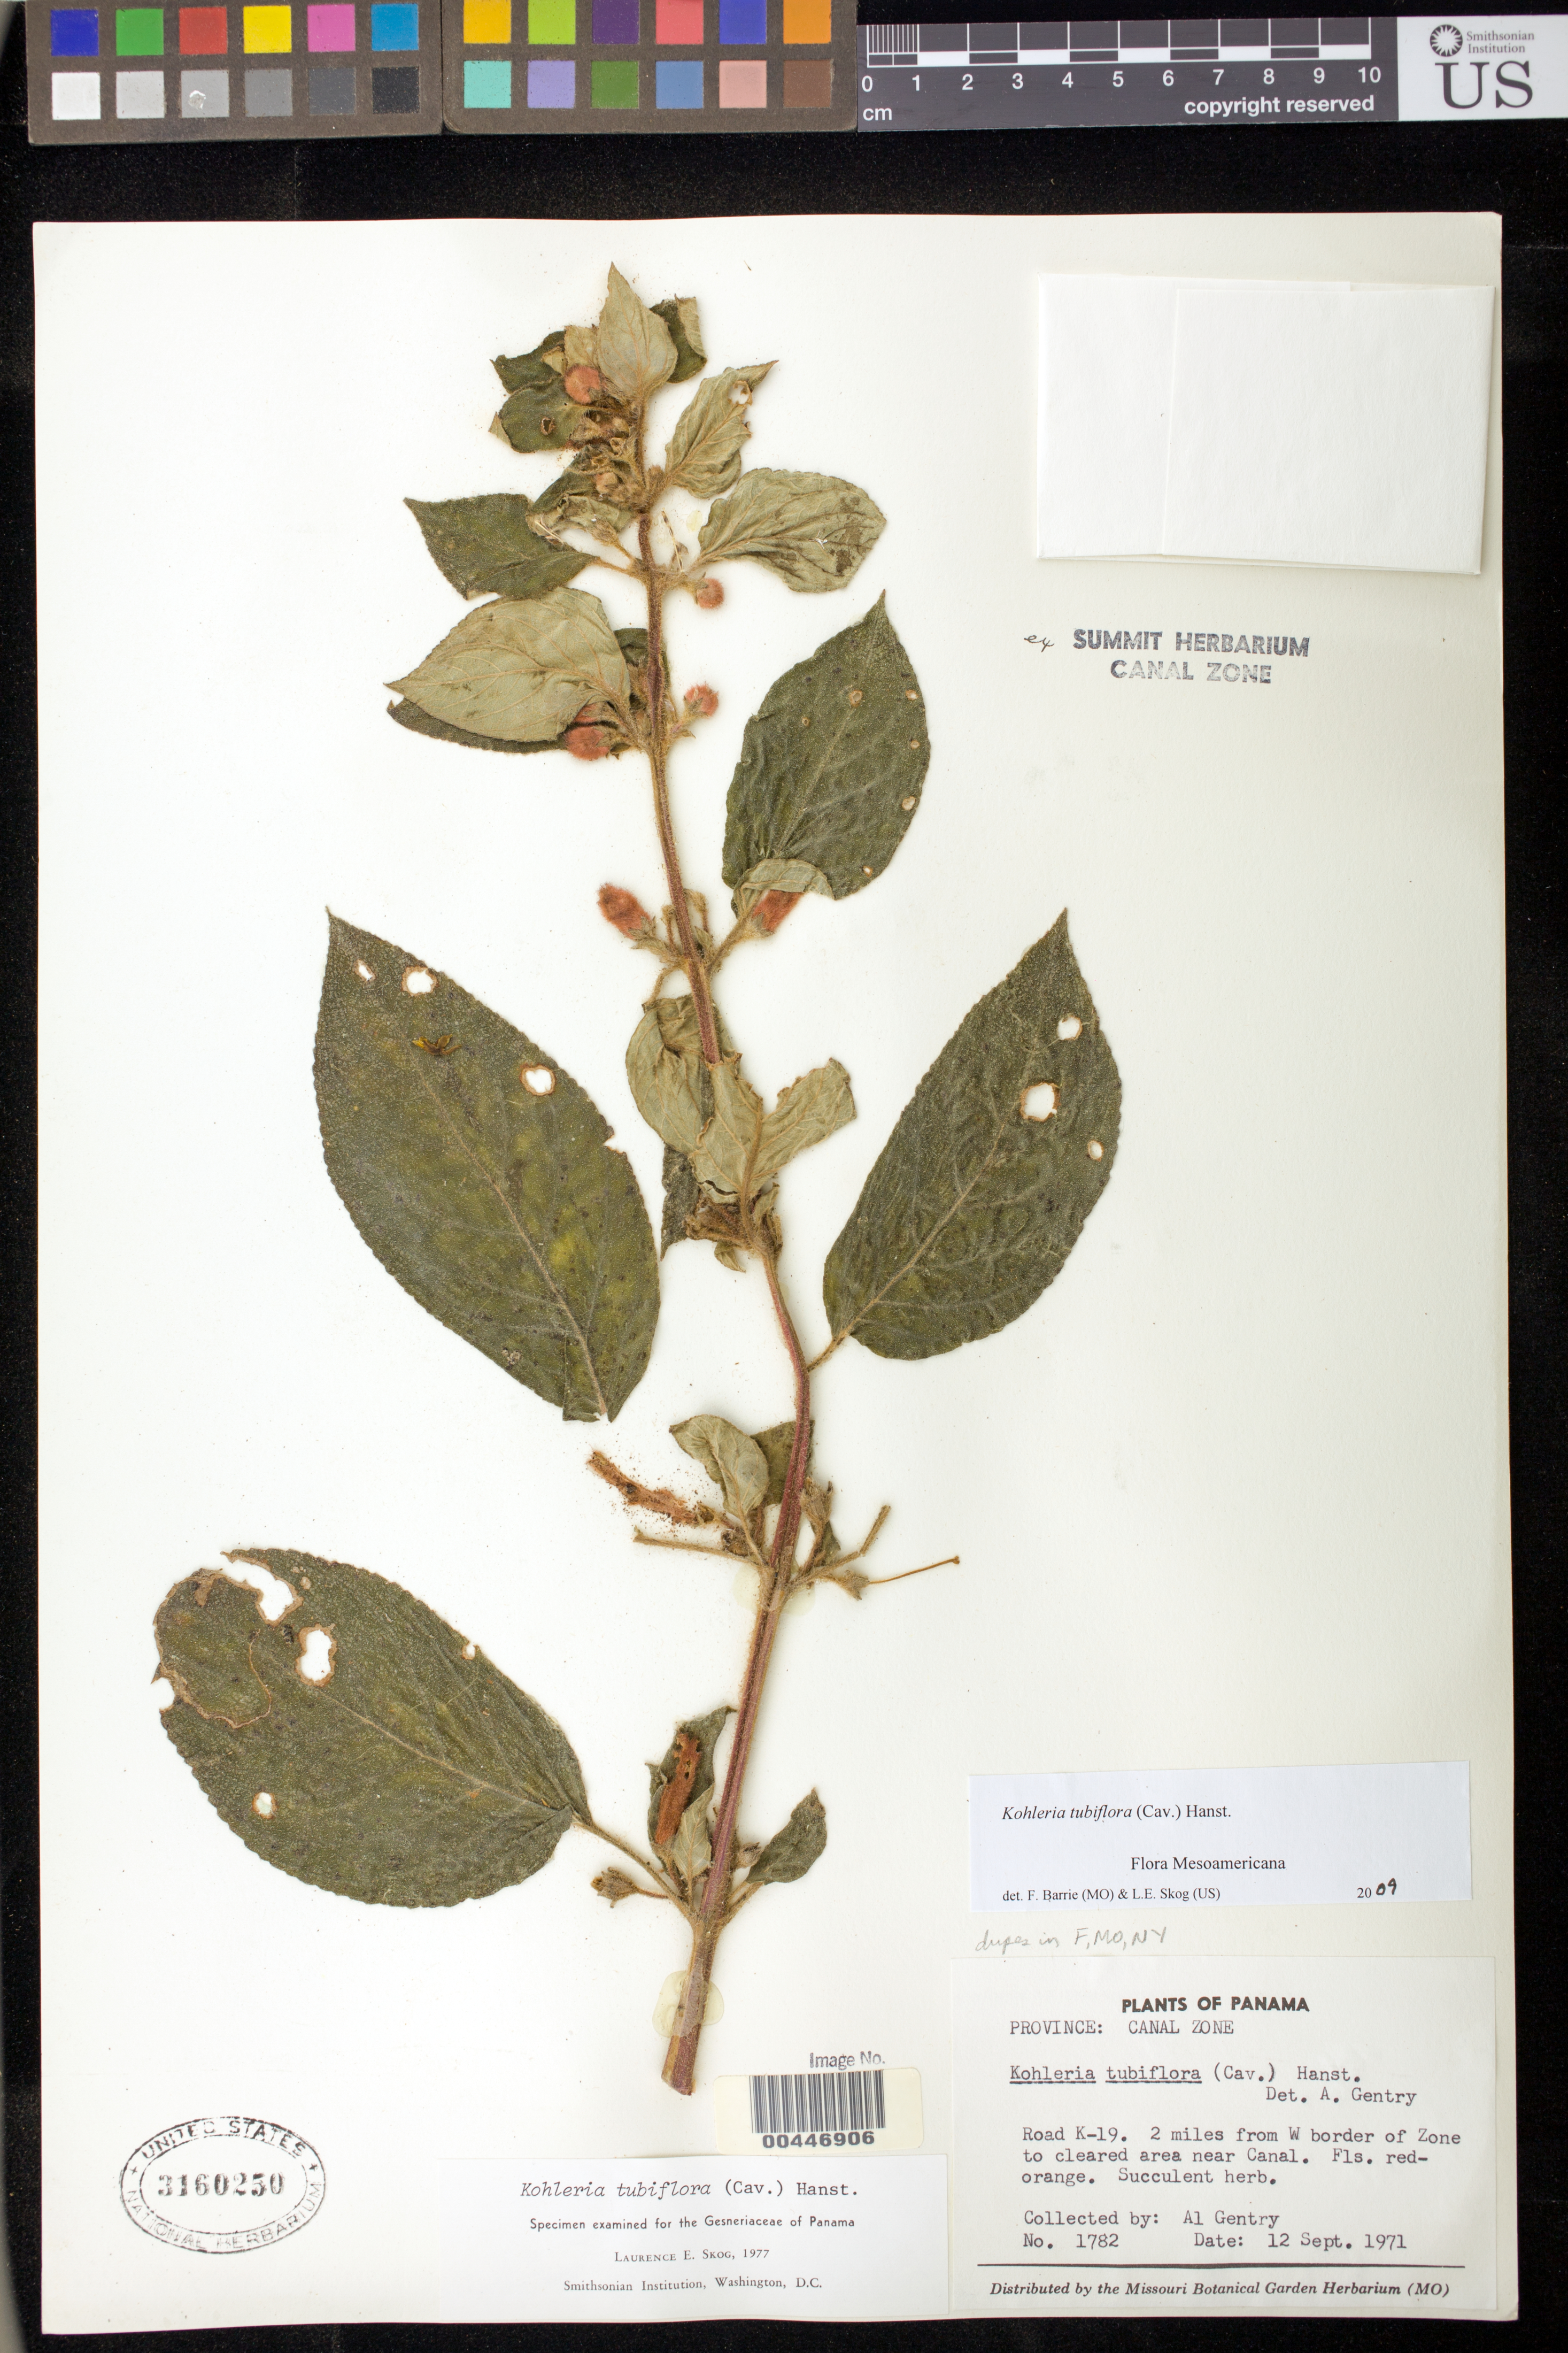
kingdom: Plantae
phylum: Tracheophyta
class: Magnoliopsida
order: Lamiales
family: Gesneriaceae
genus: Kohleria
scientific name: Kohleria tubiflora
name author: (Cav.) Hanst.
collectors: A. H. Gentry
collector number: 1782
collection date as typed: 12 Sep 1971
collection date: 1971-09-12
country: Panama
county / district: Canal Zone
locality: Road K-19, 2 m from W border of Zone to cleared area near Canal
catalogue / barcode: US 3160250